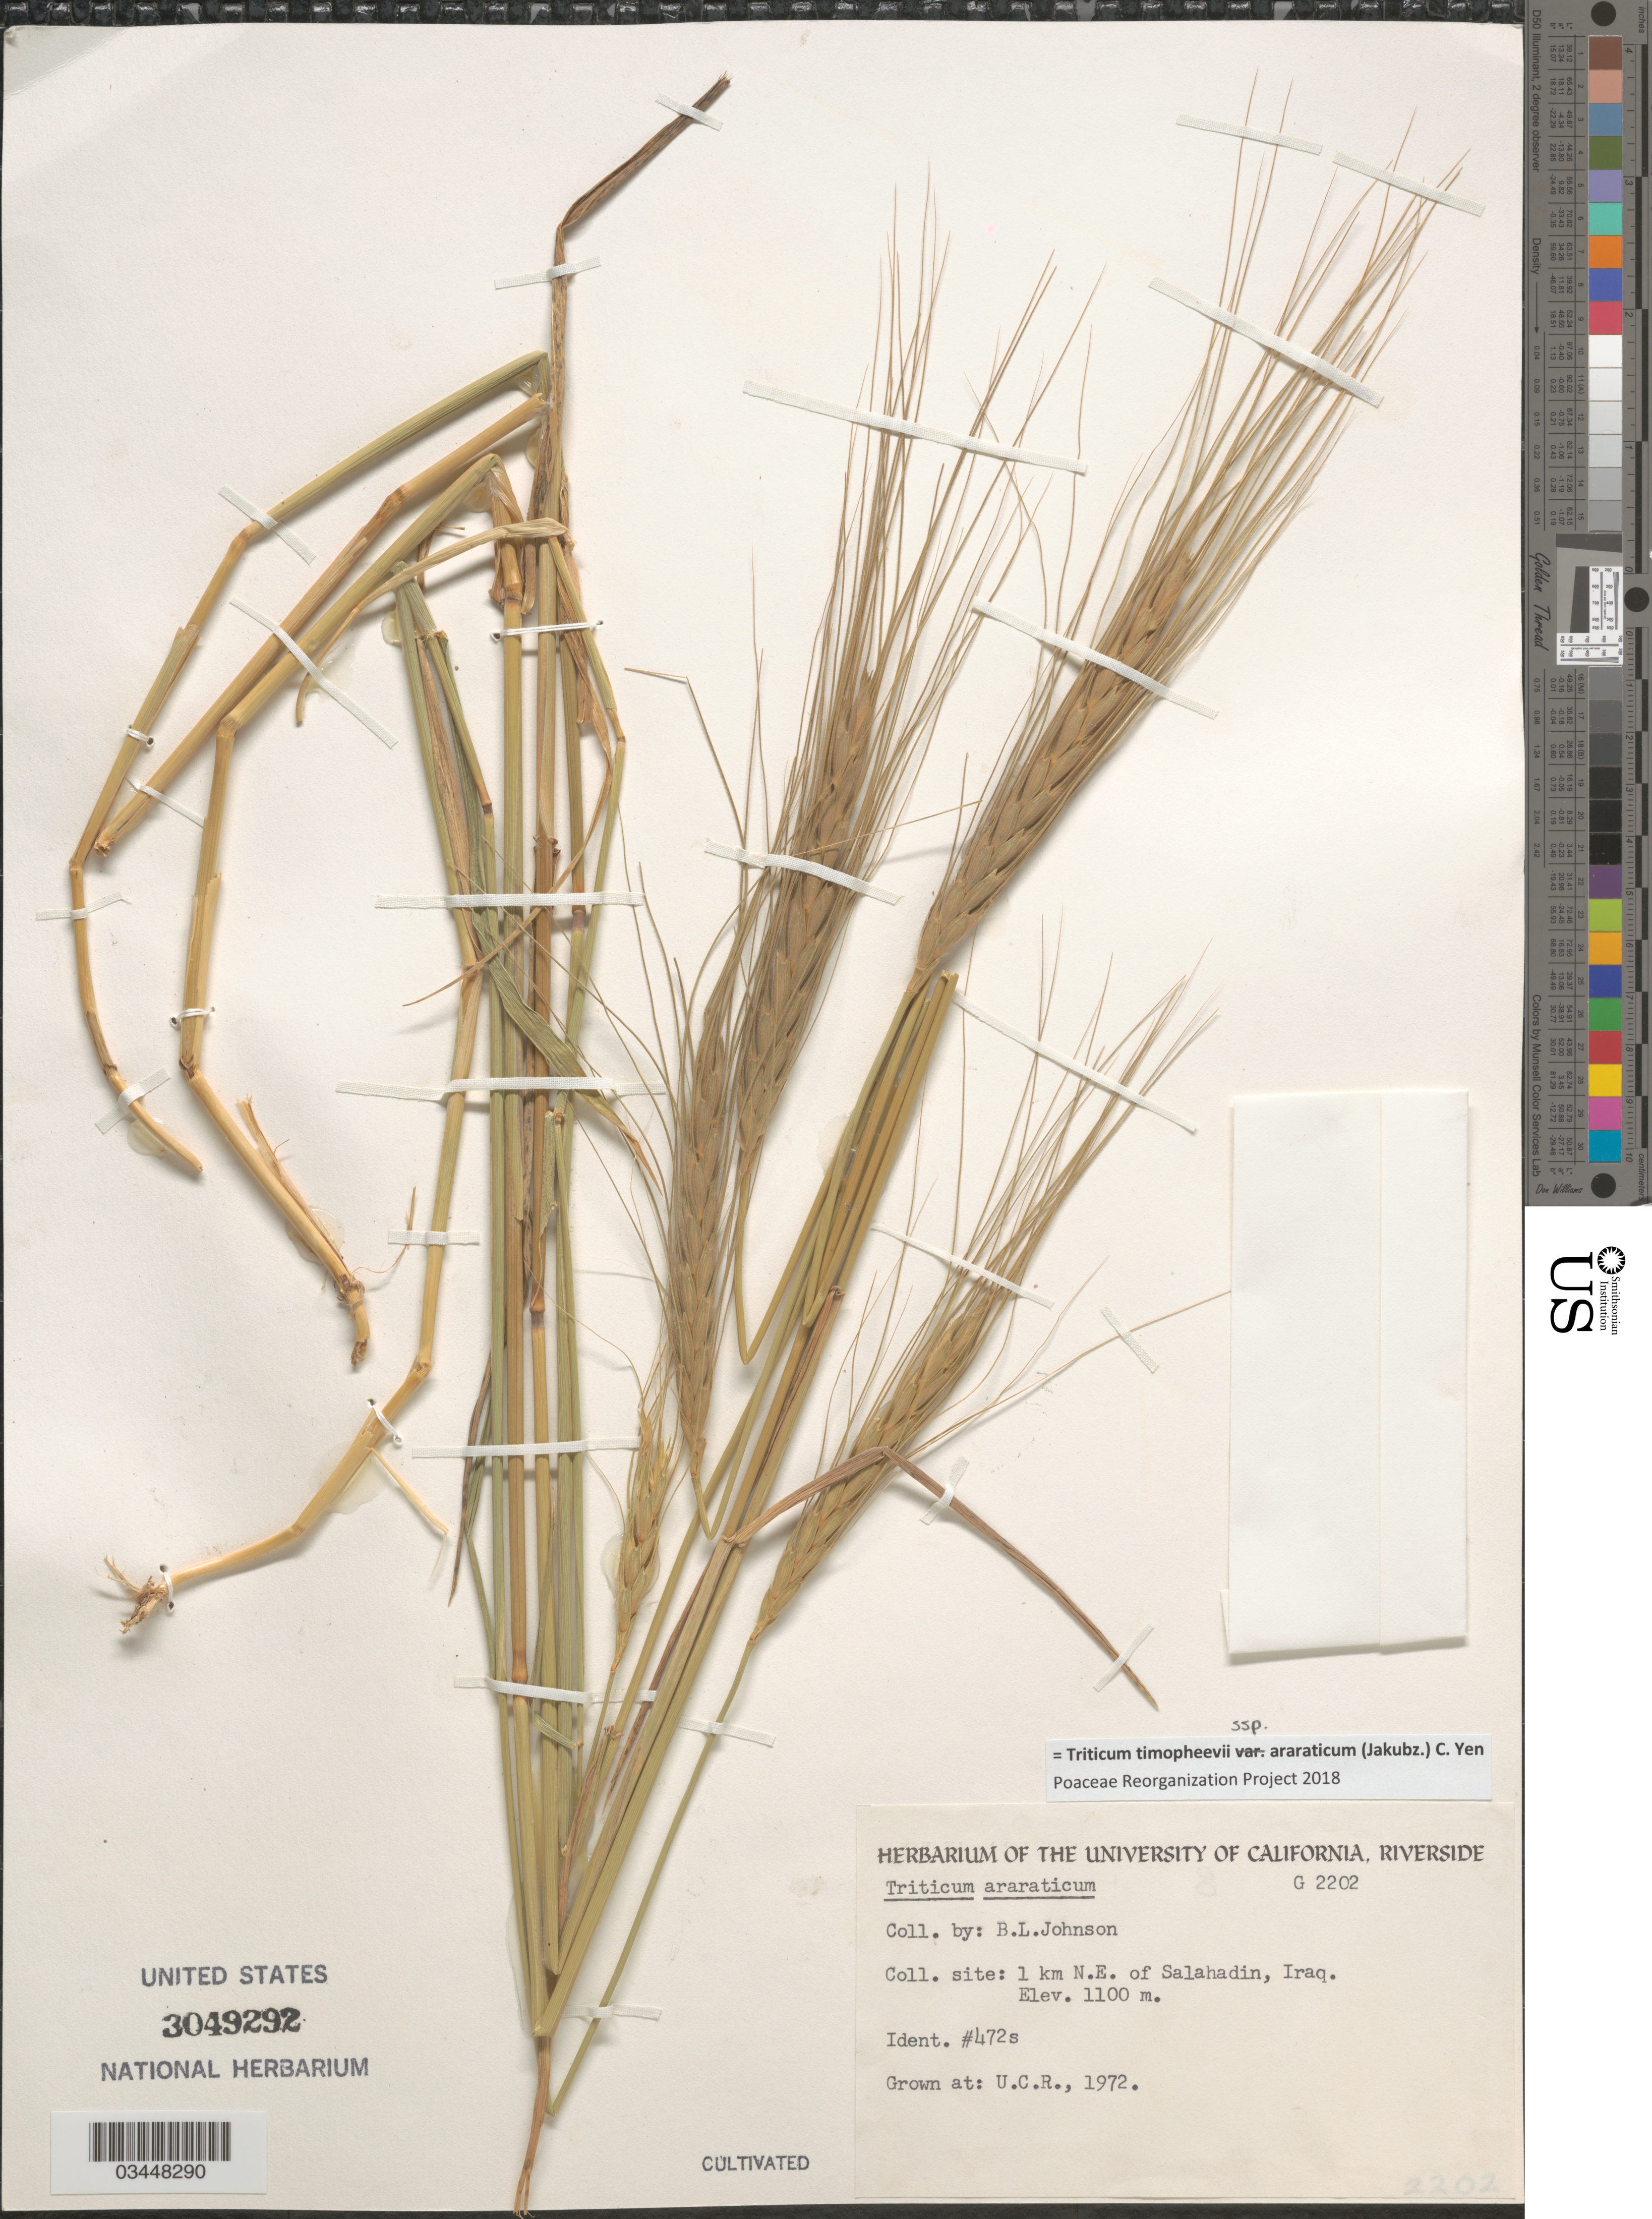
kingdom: Plantae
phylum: Tracheophyta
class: Liliopsida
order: Poales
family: Poaceae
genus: Triticum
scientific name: Triticum timopheevii subsp. araraticum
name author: (Jakubz.) C. Yen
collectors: ex herb. Univ. of California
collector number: G2202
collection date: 1972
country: United States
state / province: California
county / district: Riverside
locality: U.C.R.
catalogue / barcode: US 3049292